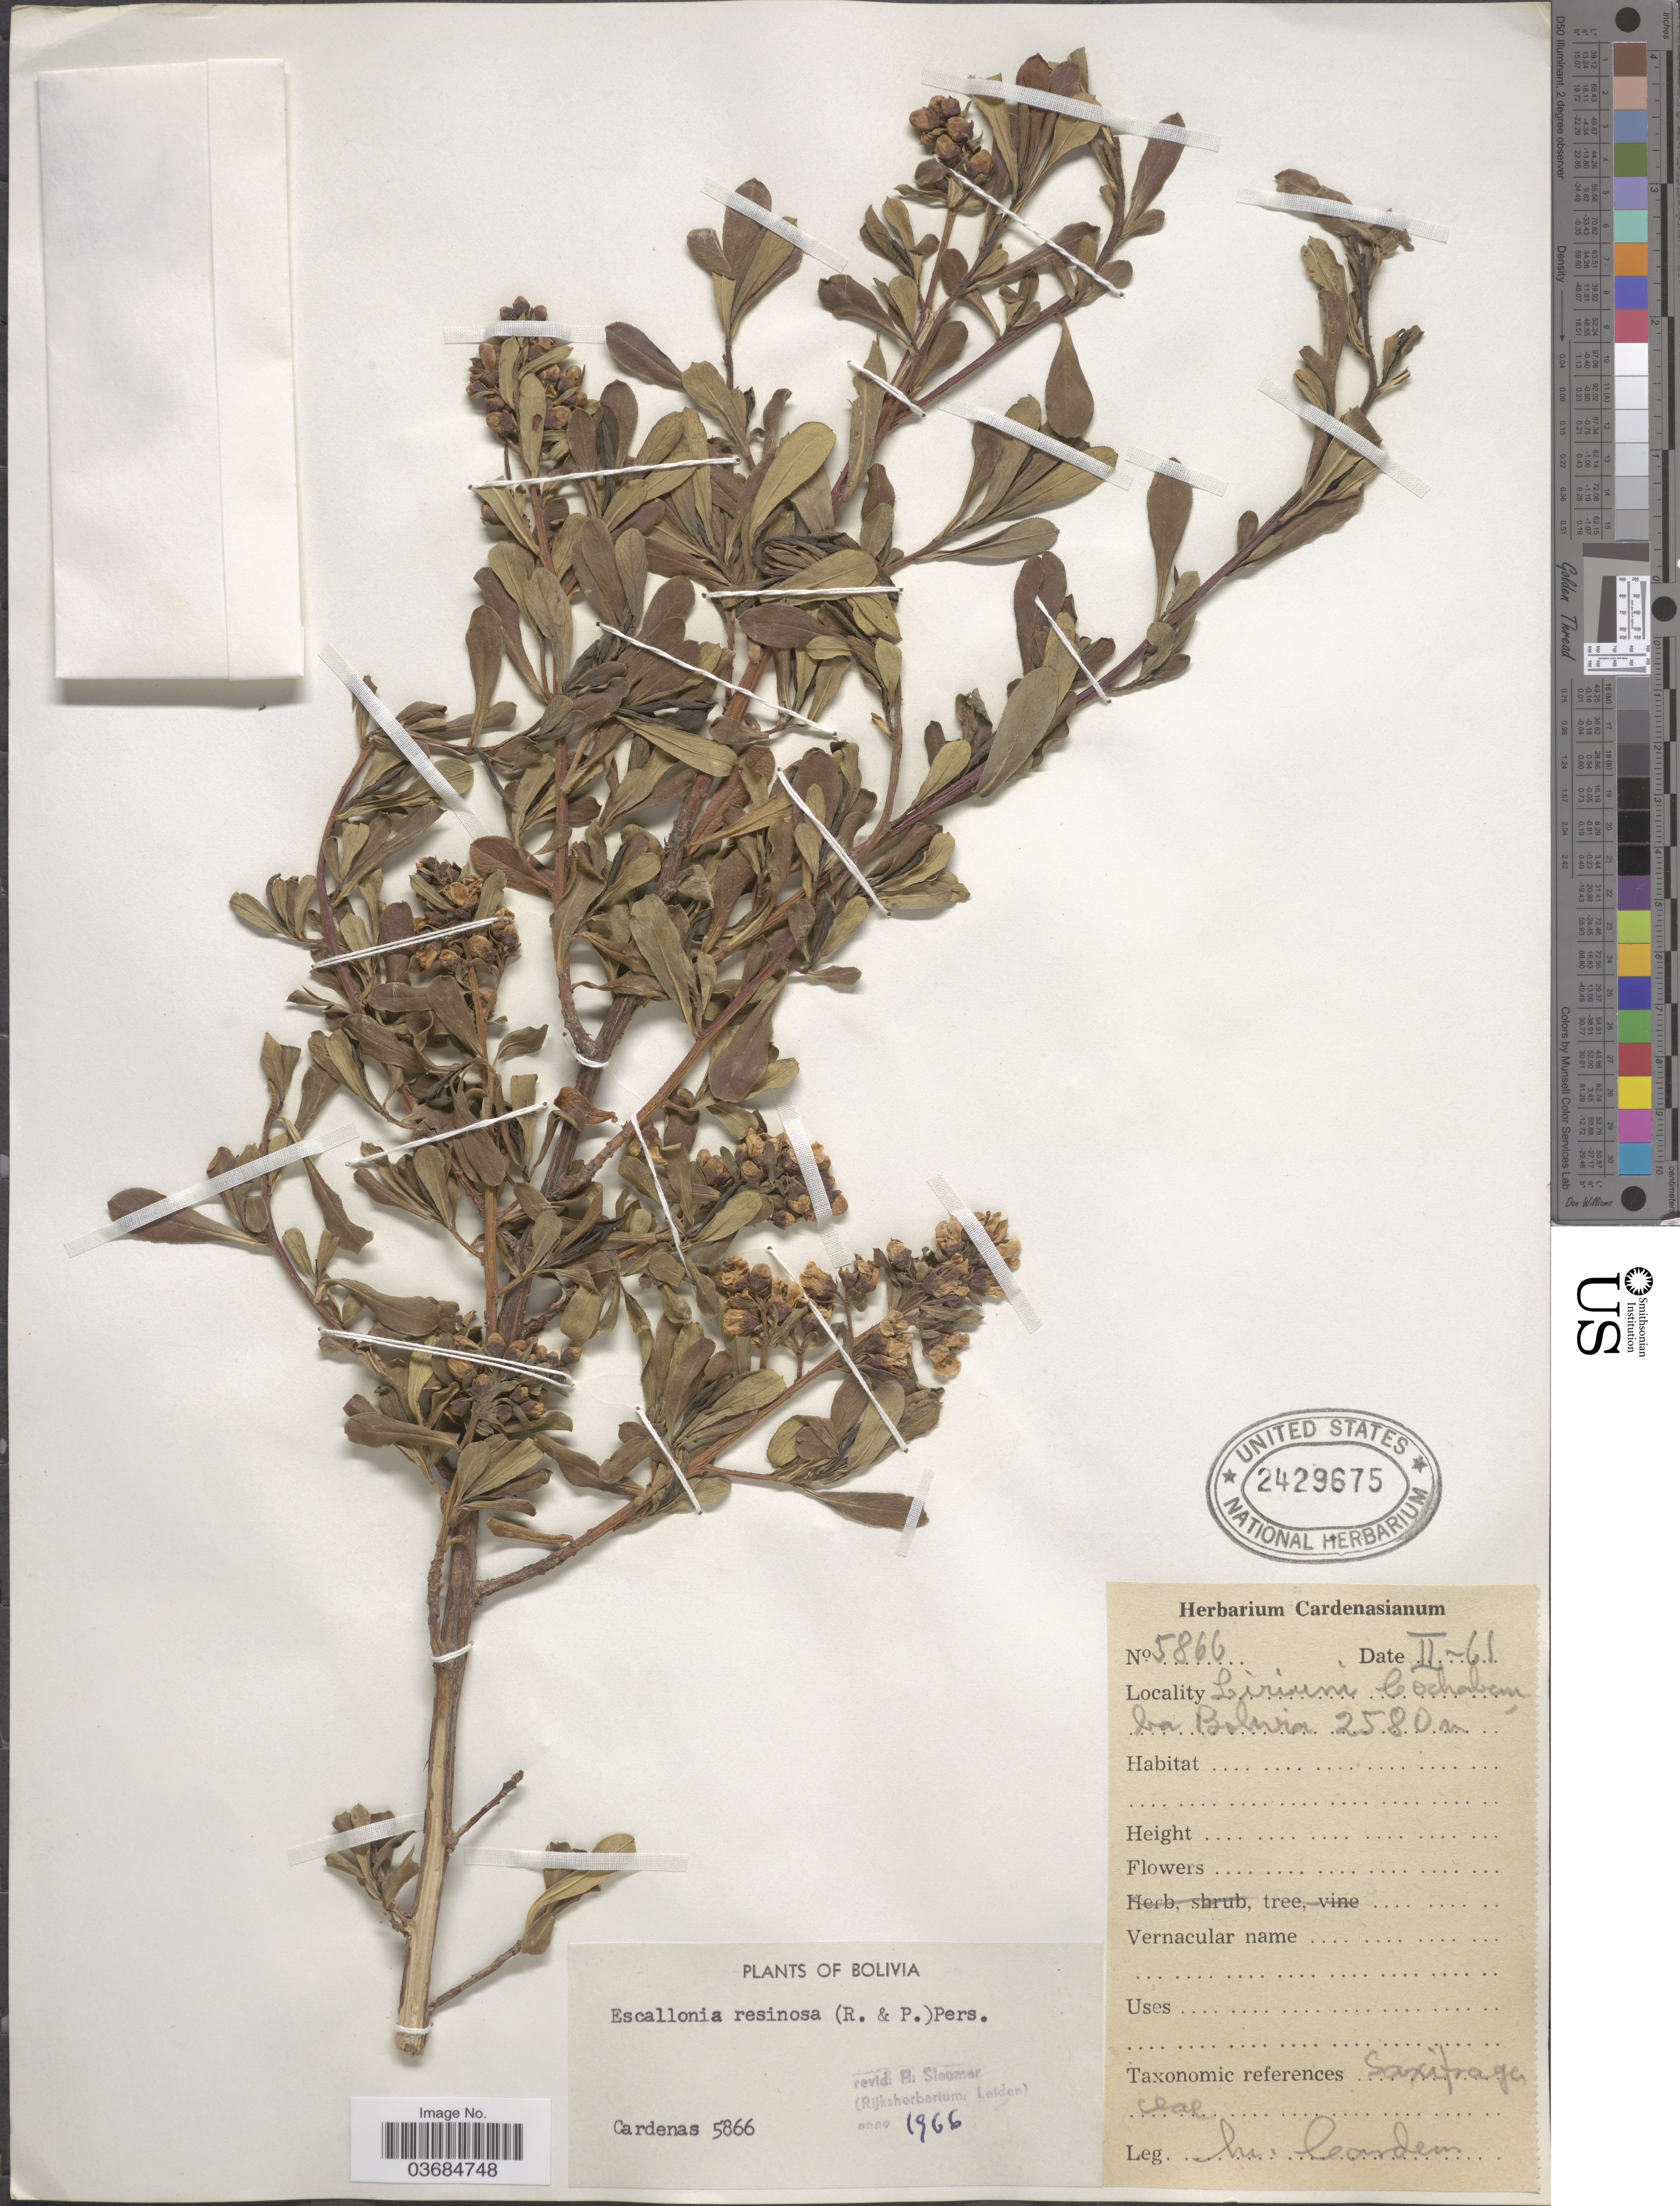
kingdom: Plantae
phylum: Tracheophyta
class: Magnoliopsida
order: Escalloniales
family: Escalloniaceae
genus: Escallonia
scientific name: Escallonia resinosa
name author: (Ruiz & Pav.) Pers.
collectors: M. Cárdenas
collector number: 5866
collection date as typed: Transcribed d/m/y: /2/61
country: Bolivia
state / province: Cochabamba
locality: Liriuni.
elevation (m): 2580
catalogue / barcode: US 2429675